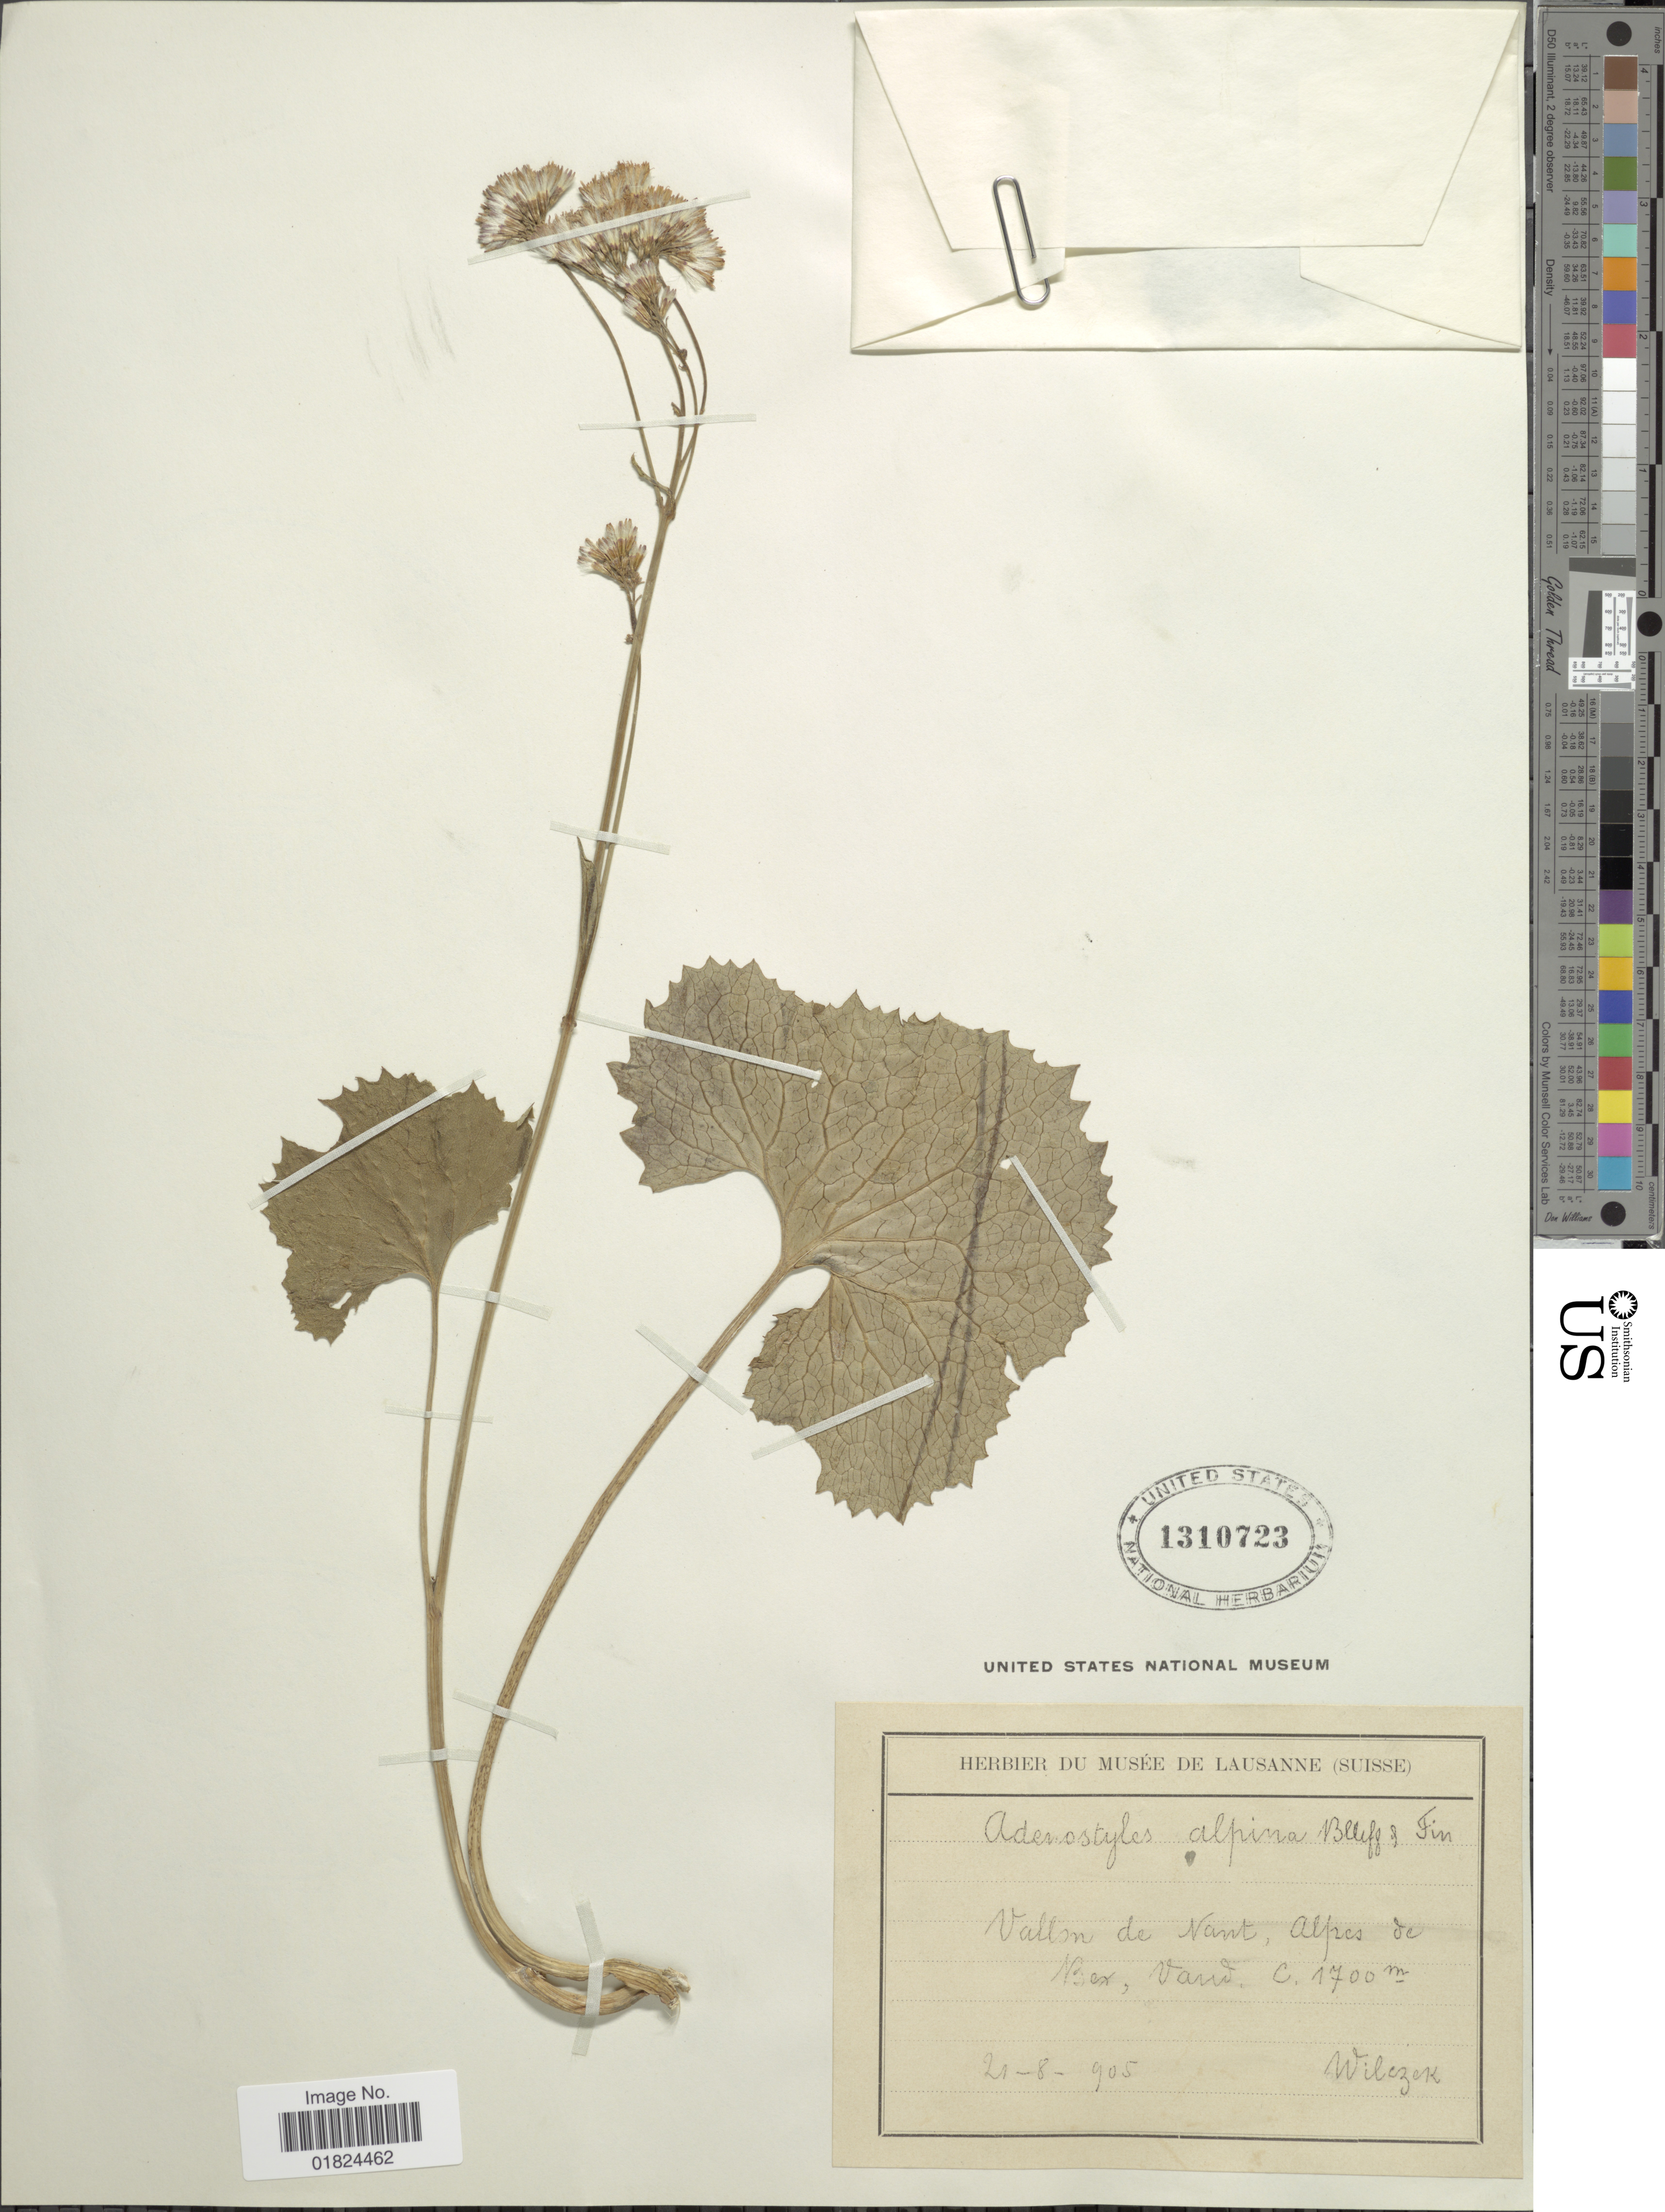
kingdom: Plantae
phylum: Tracheophyta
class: Magnoliopsida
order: Asterales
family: Asteraceae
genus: Adenostyles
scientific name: Adenostyles alpina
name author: (L.) Williams & Fingerh.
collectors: Wilczek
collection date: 1905-08-21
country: Switzerland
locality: Vallon de Nant, Alpes de Bex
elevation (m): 1700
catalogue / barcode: US 1310723